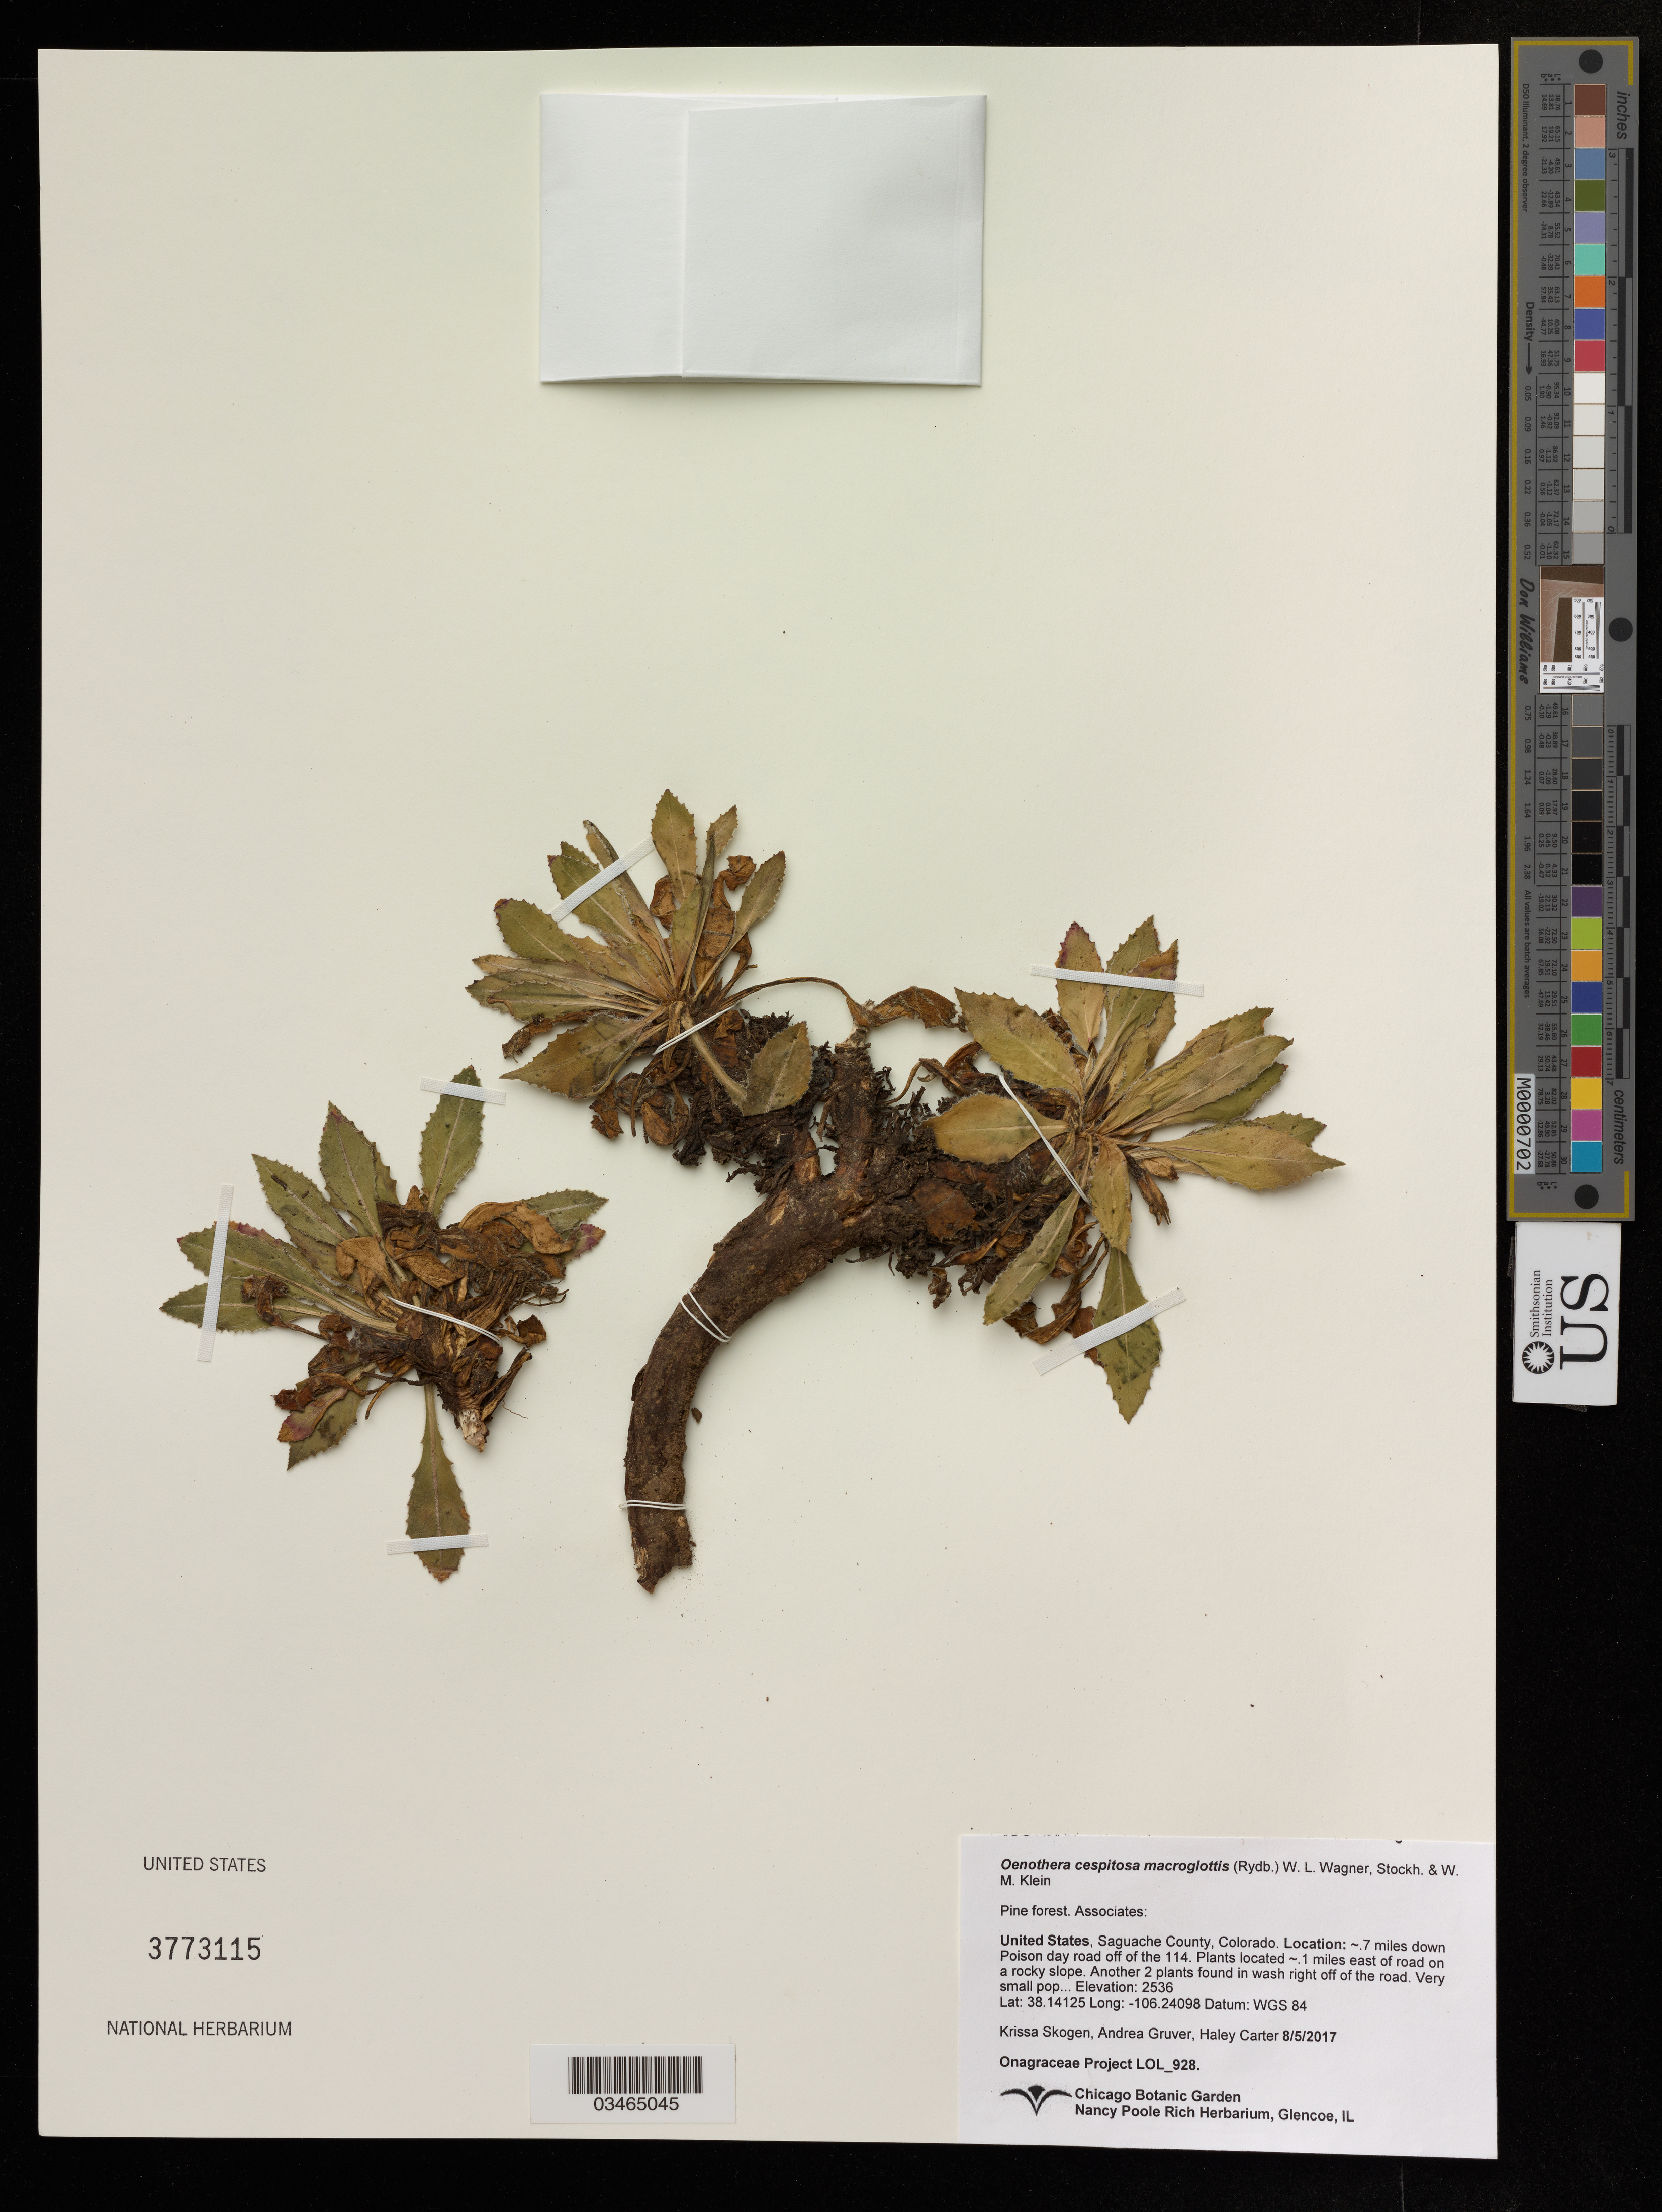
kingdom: Plantae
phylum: Tracheophyta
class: Magnoliopsida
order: Myrtales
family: Onagraceae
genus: Oenothera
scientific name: Oenothera cespitosa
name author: Nutt.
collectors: K. Skogen & A. Gruver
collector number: WGS 84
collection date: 2017-08-05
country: United States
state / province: Colorado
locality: Saguache County, 7 miles down Poison day road off of the 114.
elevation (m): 2536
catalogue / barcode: US 3773115